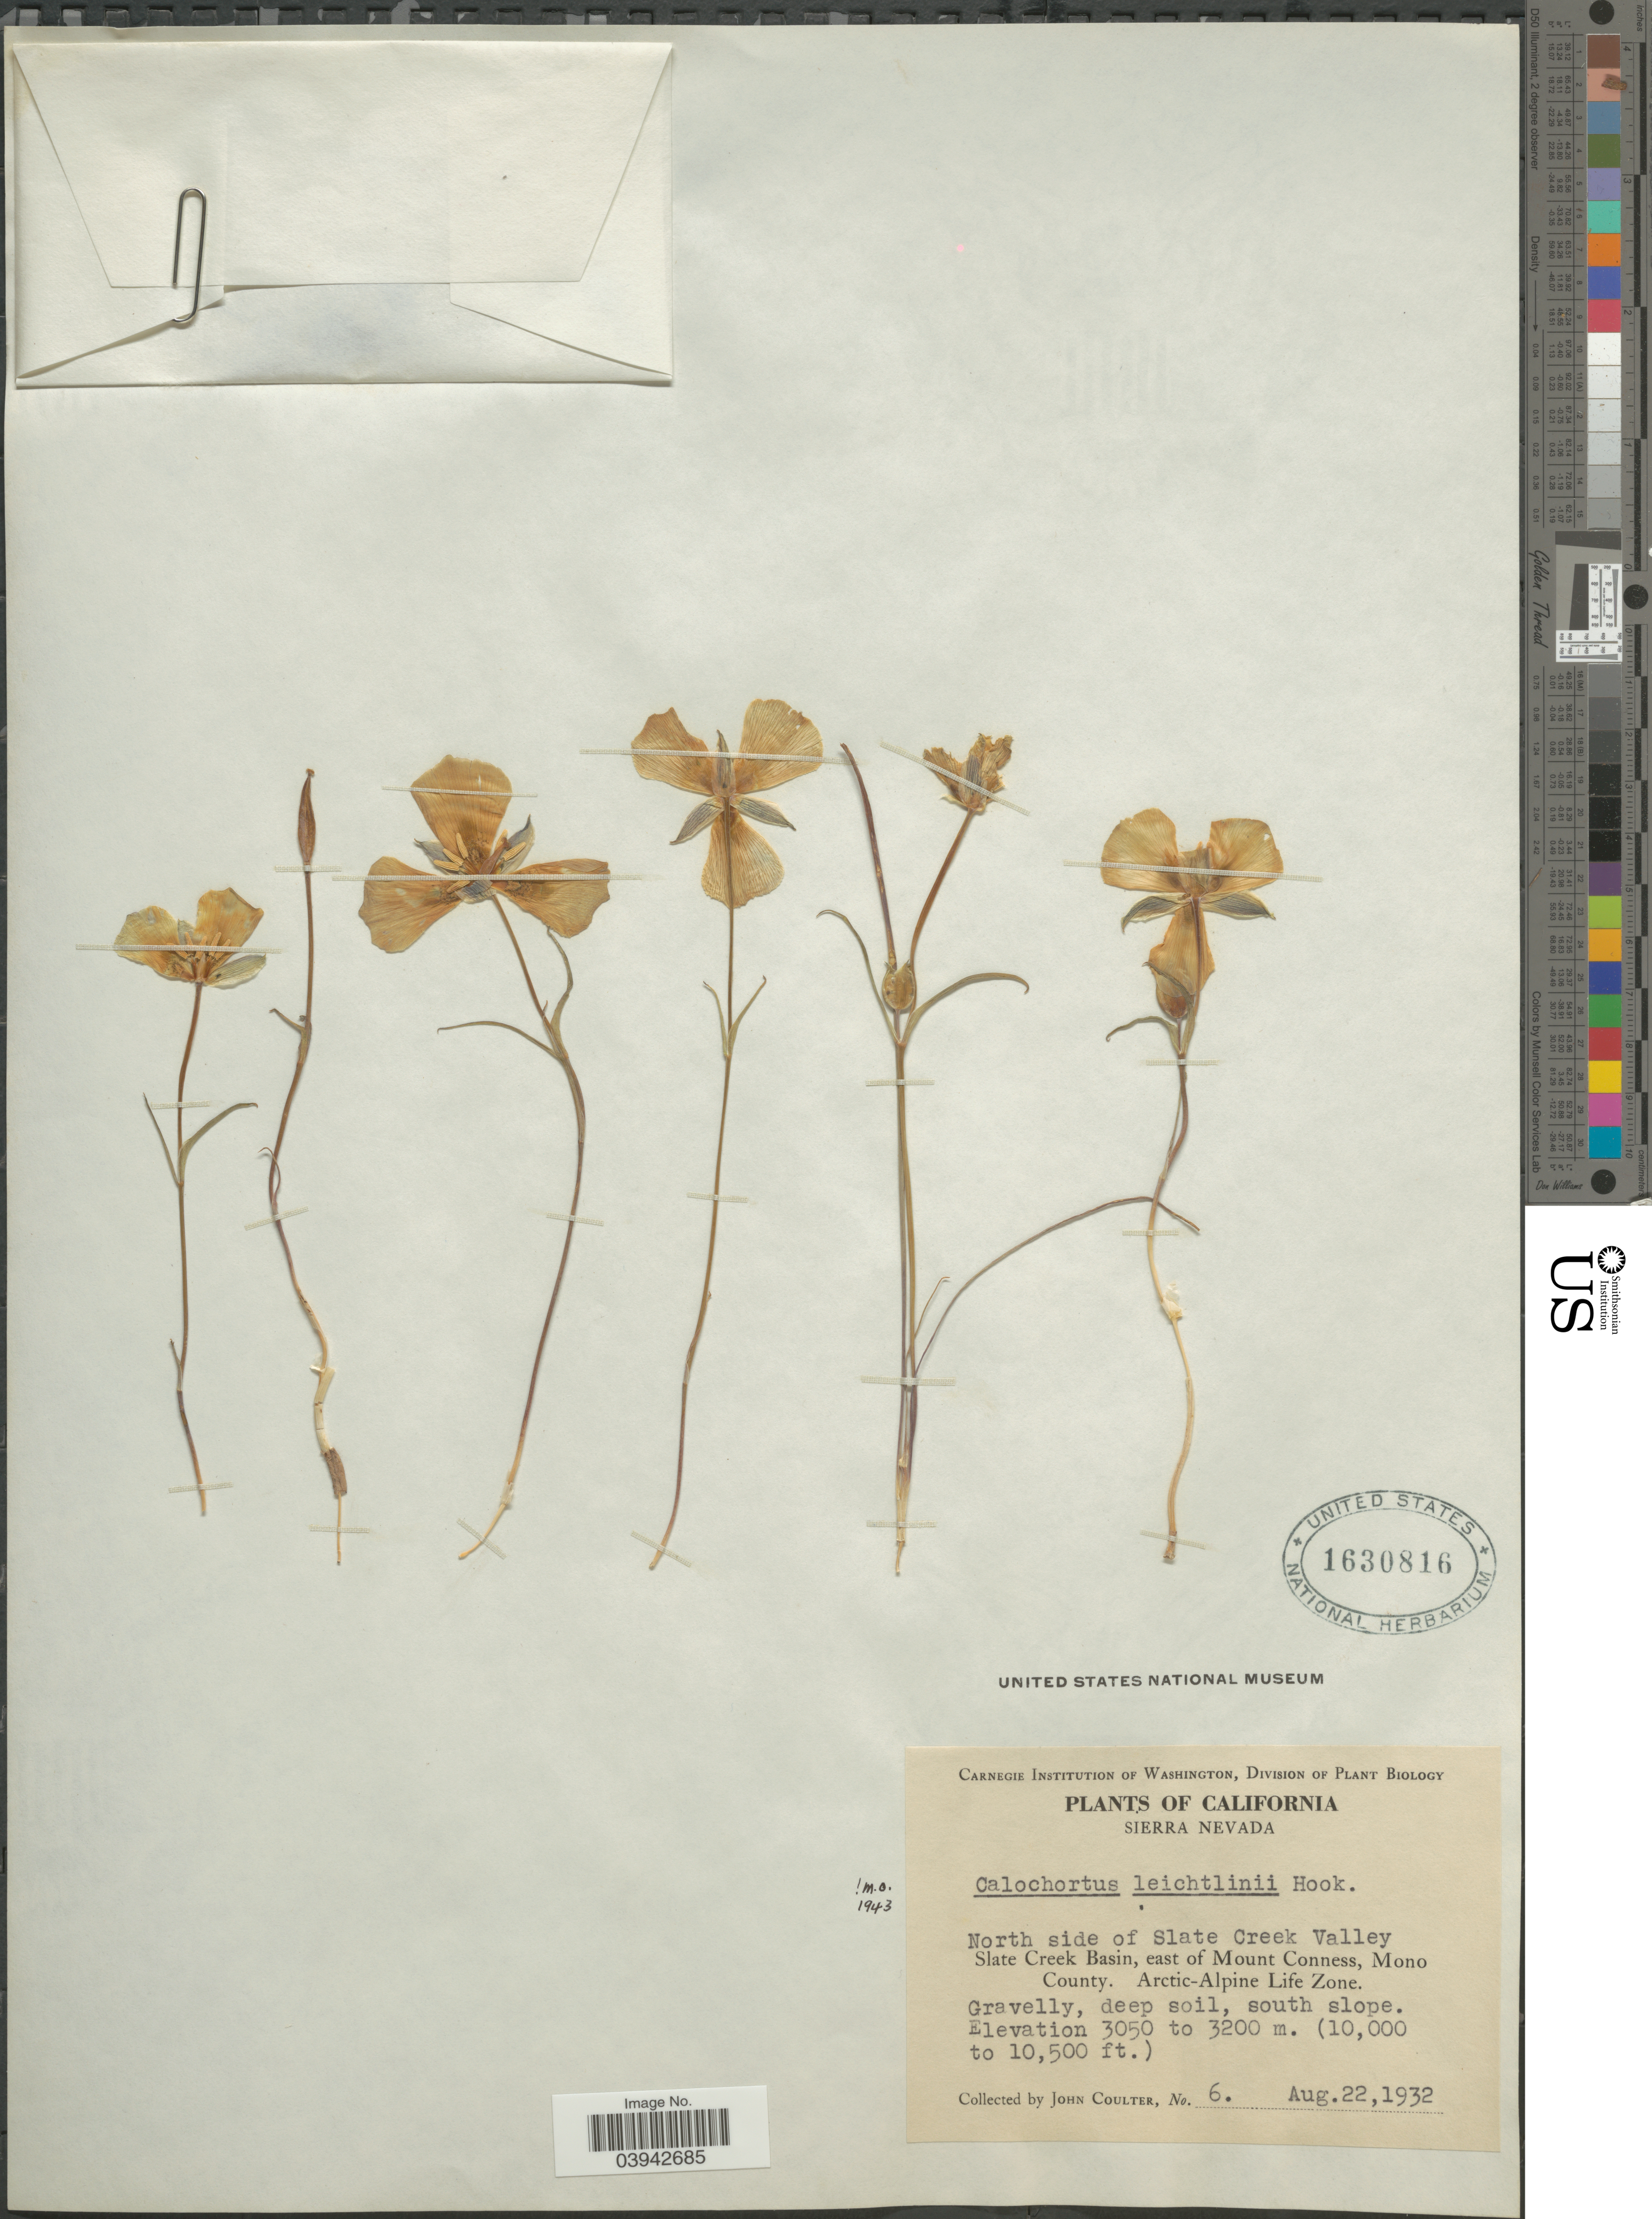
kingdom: Plantae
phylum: Tracheophyta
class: Liliopsida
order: Liliales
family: Liliaceae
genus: Calochortus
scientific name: Calochortus leichtlinii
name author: Hook. f.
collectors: J. M. Coulter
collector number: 6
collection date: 1932-08-22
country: United States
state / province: California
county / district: Mono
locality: Sierra Nevada. North side of Slate Creek Valley. Slate Creek Basin, east of Mount Conness, Mono County. Arctic-Alpine Life Zone.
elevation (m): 3050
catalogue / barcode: US 1630816